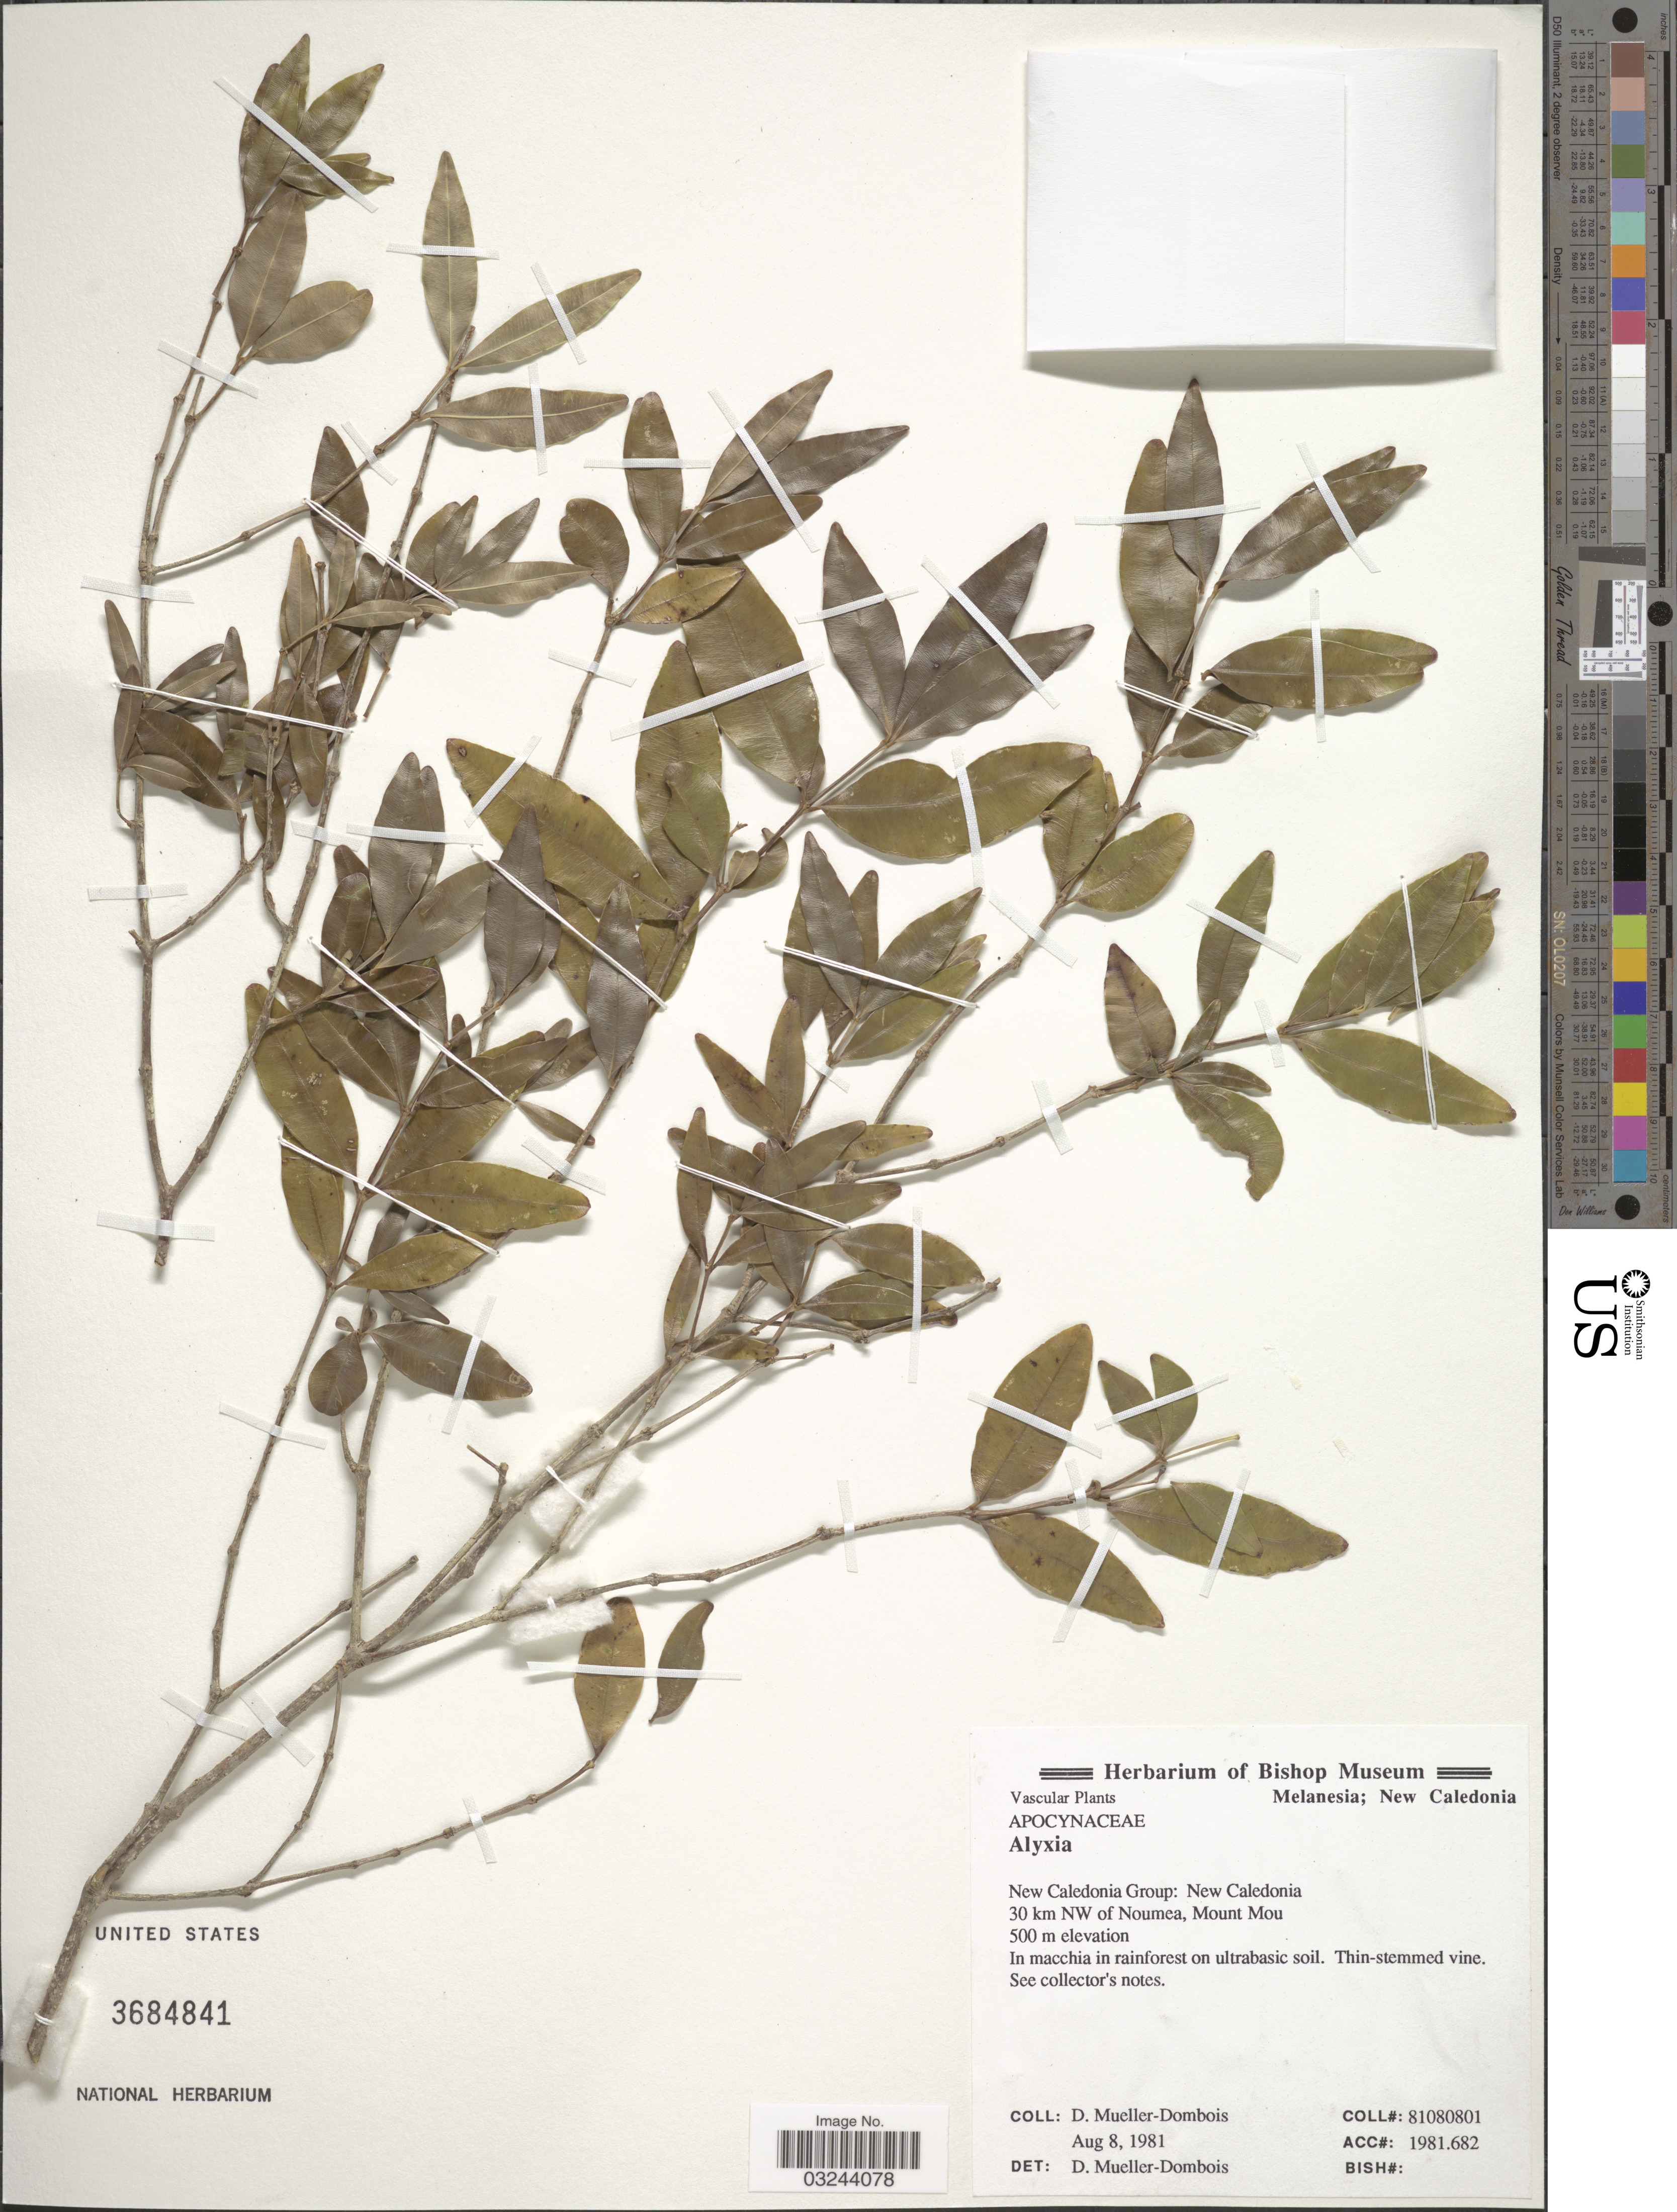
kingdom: Plantae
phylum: Tracheophyta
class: Magnoliopsida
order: Gentianales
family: Apocynaceae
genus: Alyxia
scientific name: Alyxia sp.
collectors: D. Mueller-Dombois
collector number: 81080801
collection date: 1981-08-08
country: New Caledonia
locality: New Caledonia Group: New Caledonia, 30 km NW of Noumea, Mount Nou.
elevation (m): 500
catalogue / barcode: US 3684841